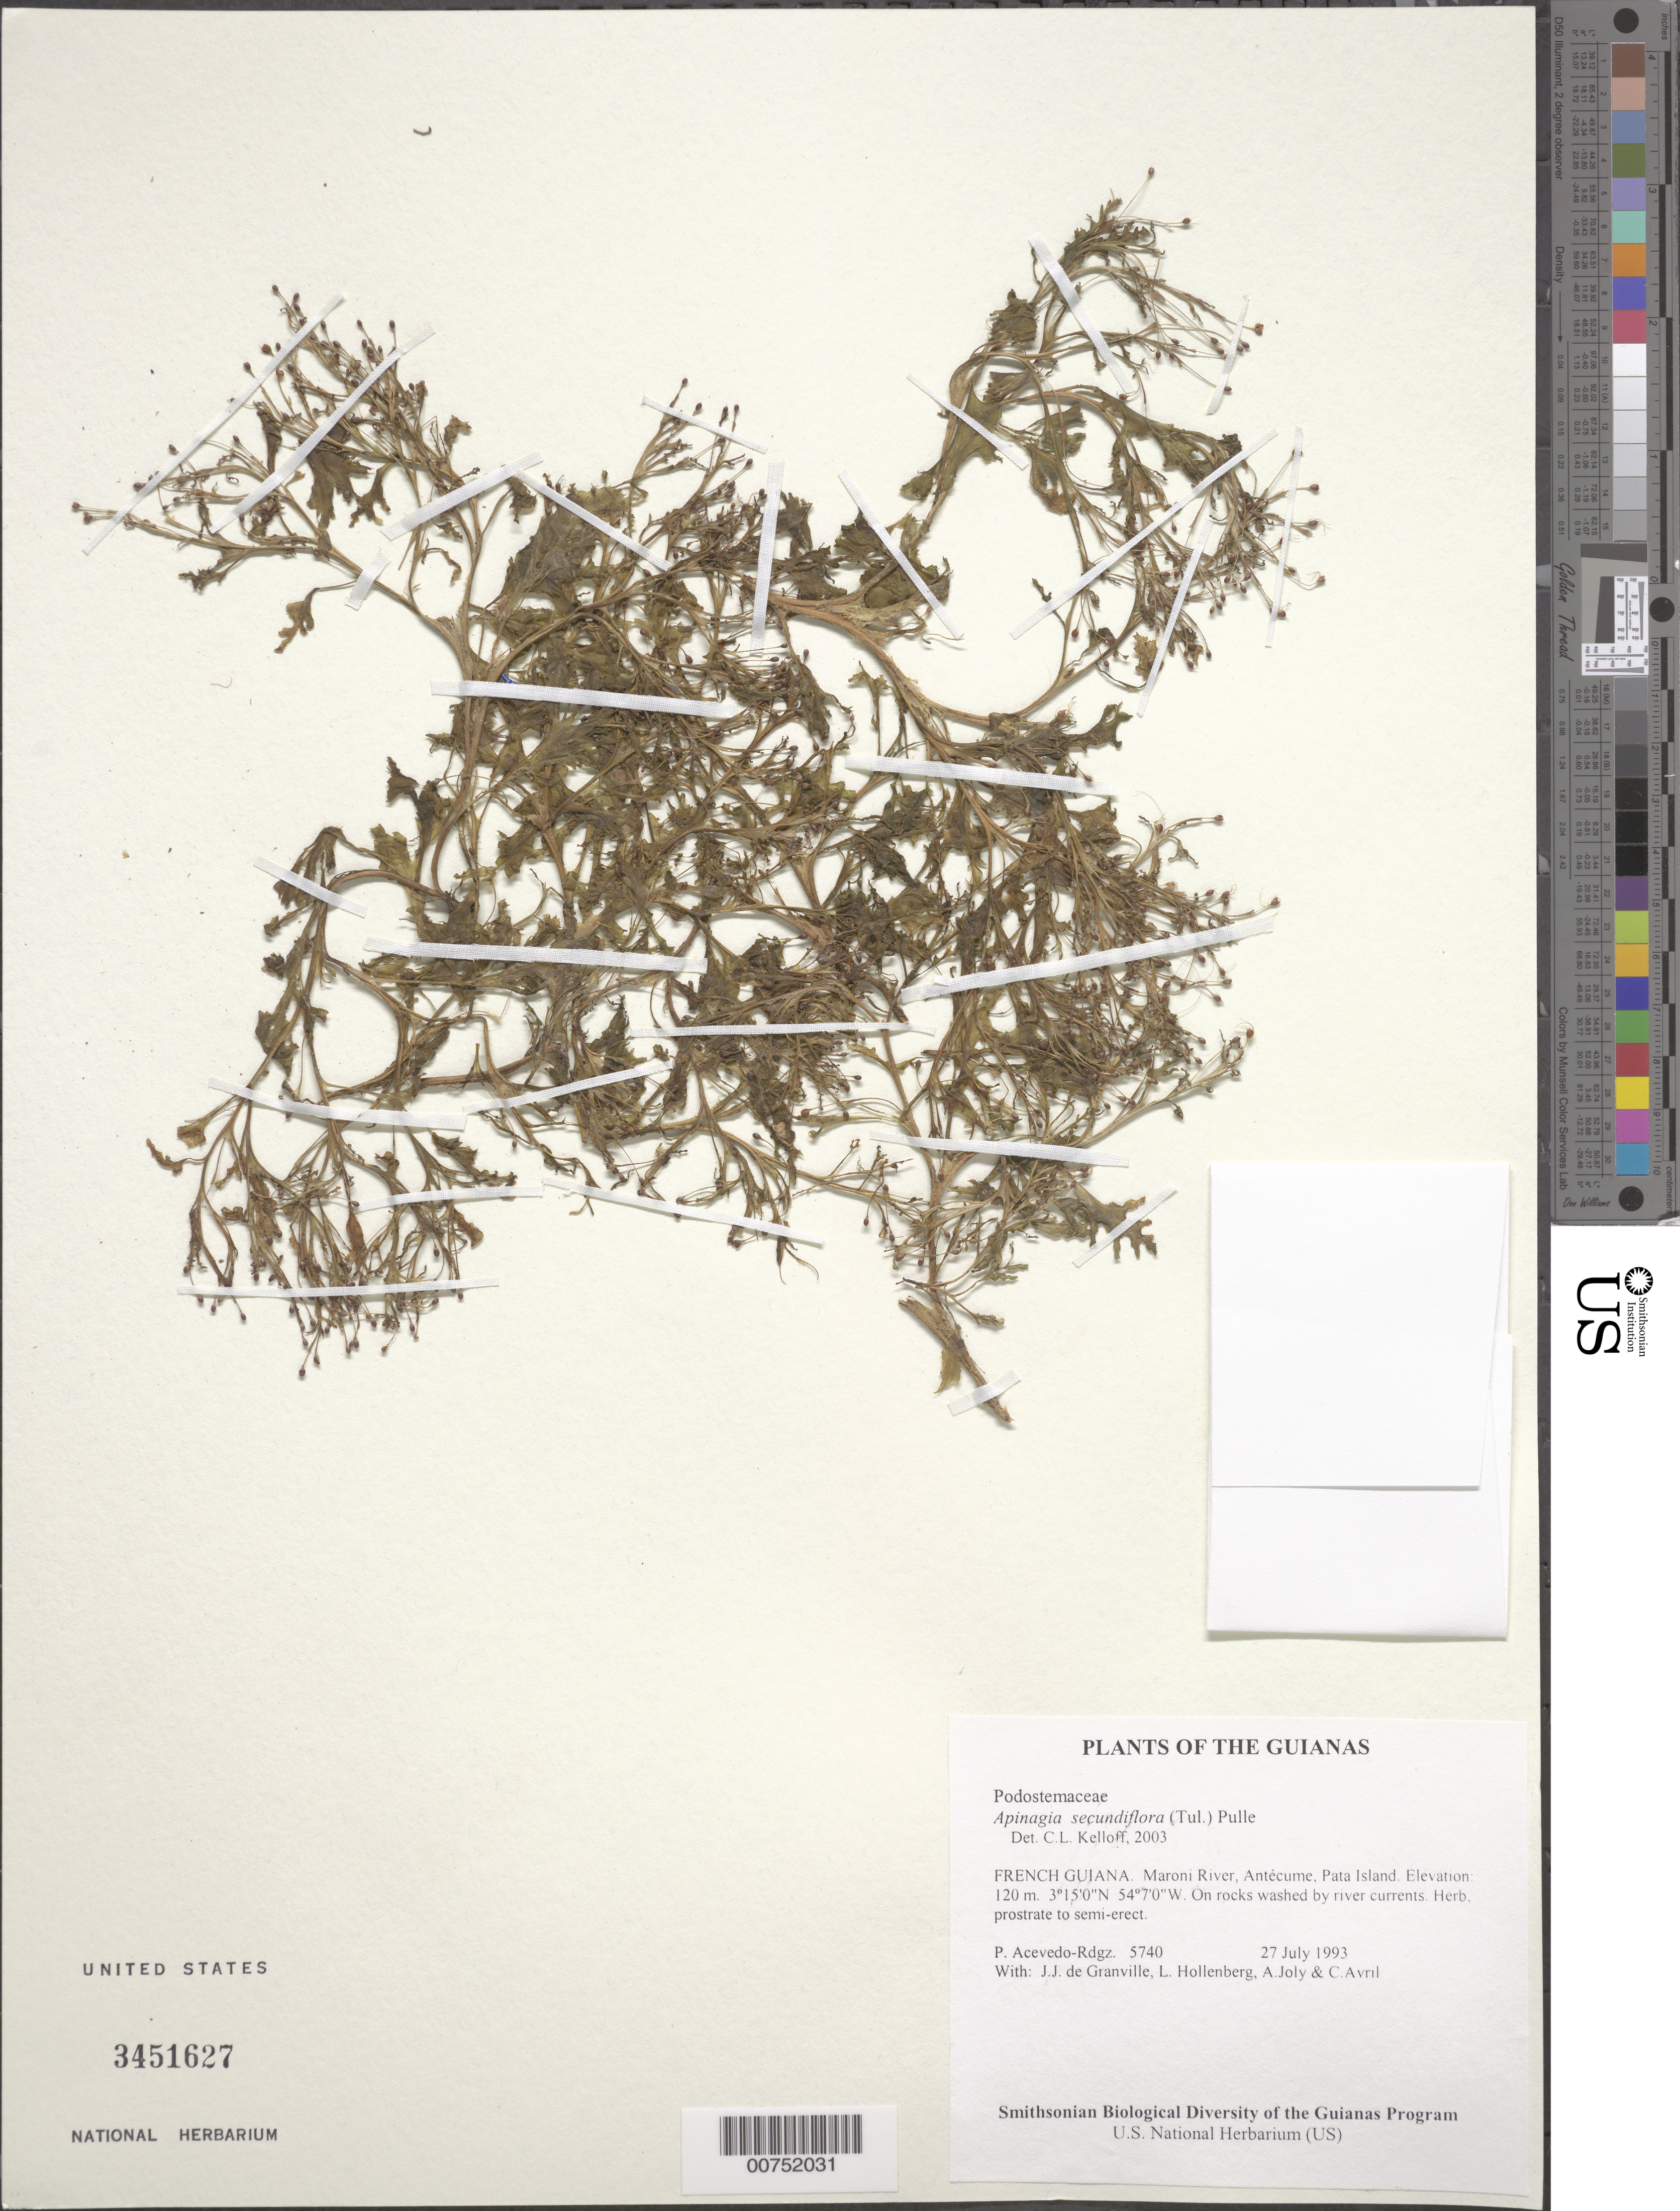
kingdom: Plantae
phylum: Tracheophyta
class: Magnoliopsida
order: Malpighiales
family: Podostemaceae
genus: Apinagia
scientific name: Apinagia secundiflora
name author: (Tul.) Pulle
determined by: Kelloff, Carol L., (US), Smithsonian Institution - National Museum of Natural History (UNITED STATES)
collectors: P. Acevedo-Rodr., J.-J. de Granville, L. Hollenberg, A. Joly & C. Avril de Maria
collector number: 5740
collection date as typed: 27 Jul 1993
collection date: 1993-07-27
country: French Guiana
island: Pata I.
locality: Maroni River, Antécume, Pata Island.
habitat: On rocks washed by river currents.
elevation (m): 120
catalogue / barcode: US 3451627